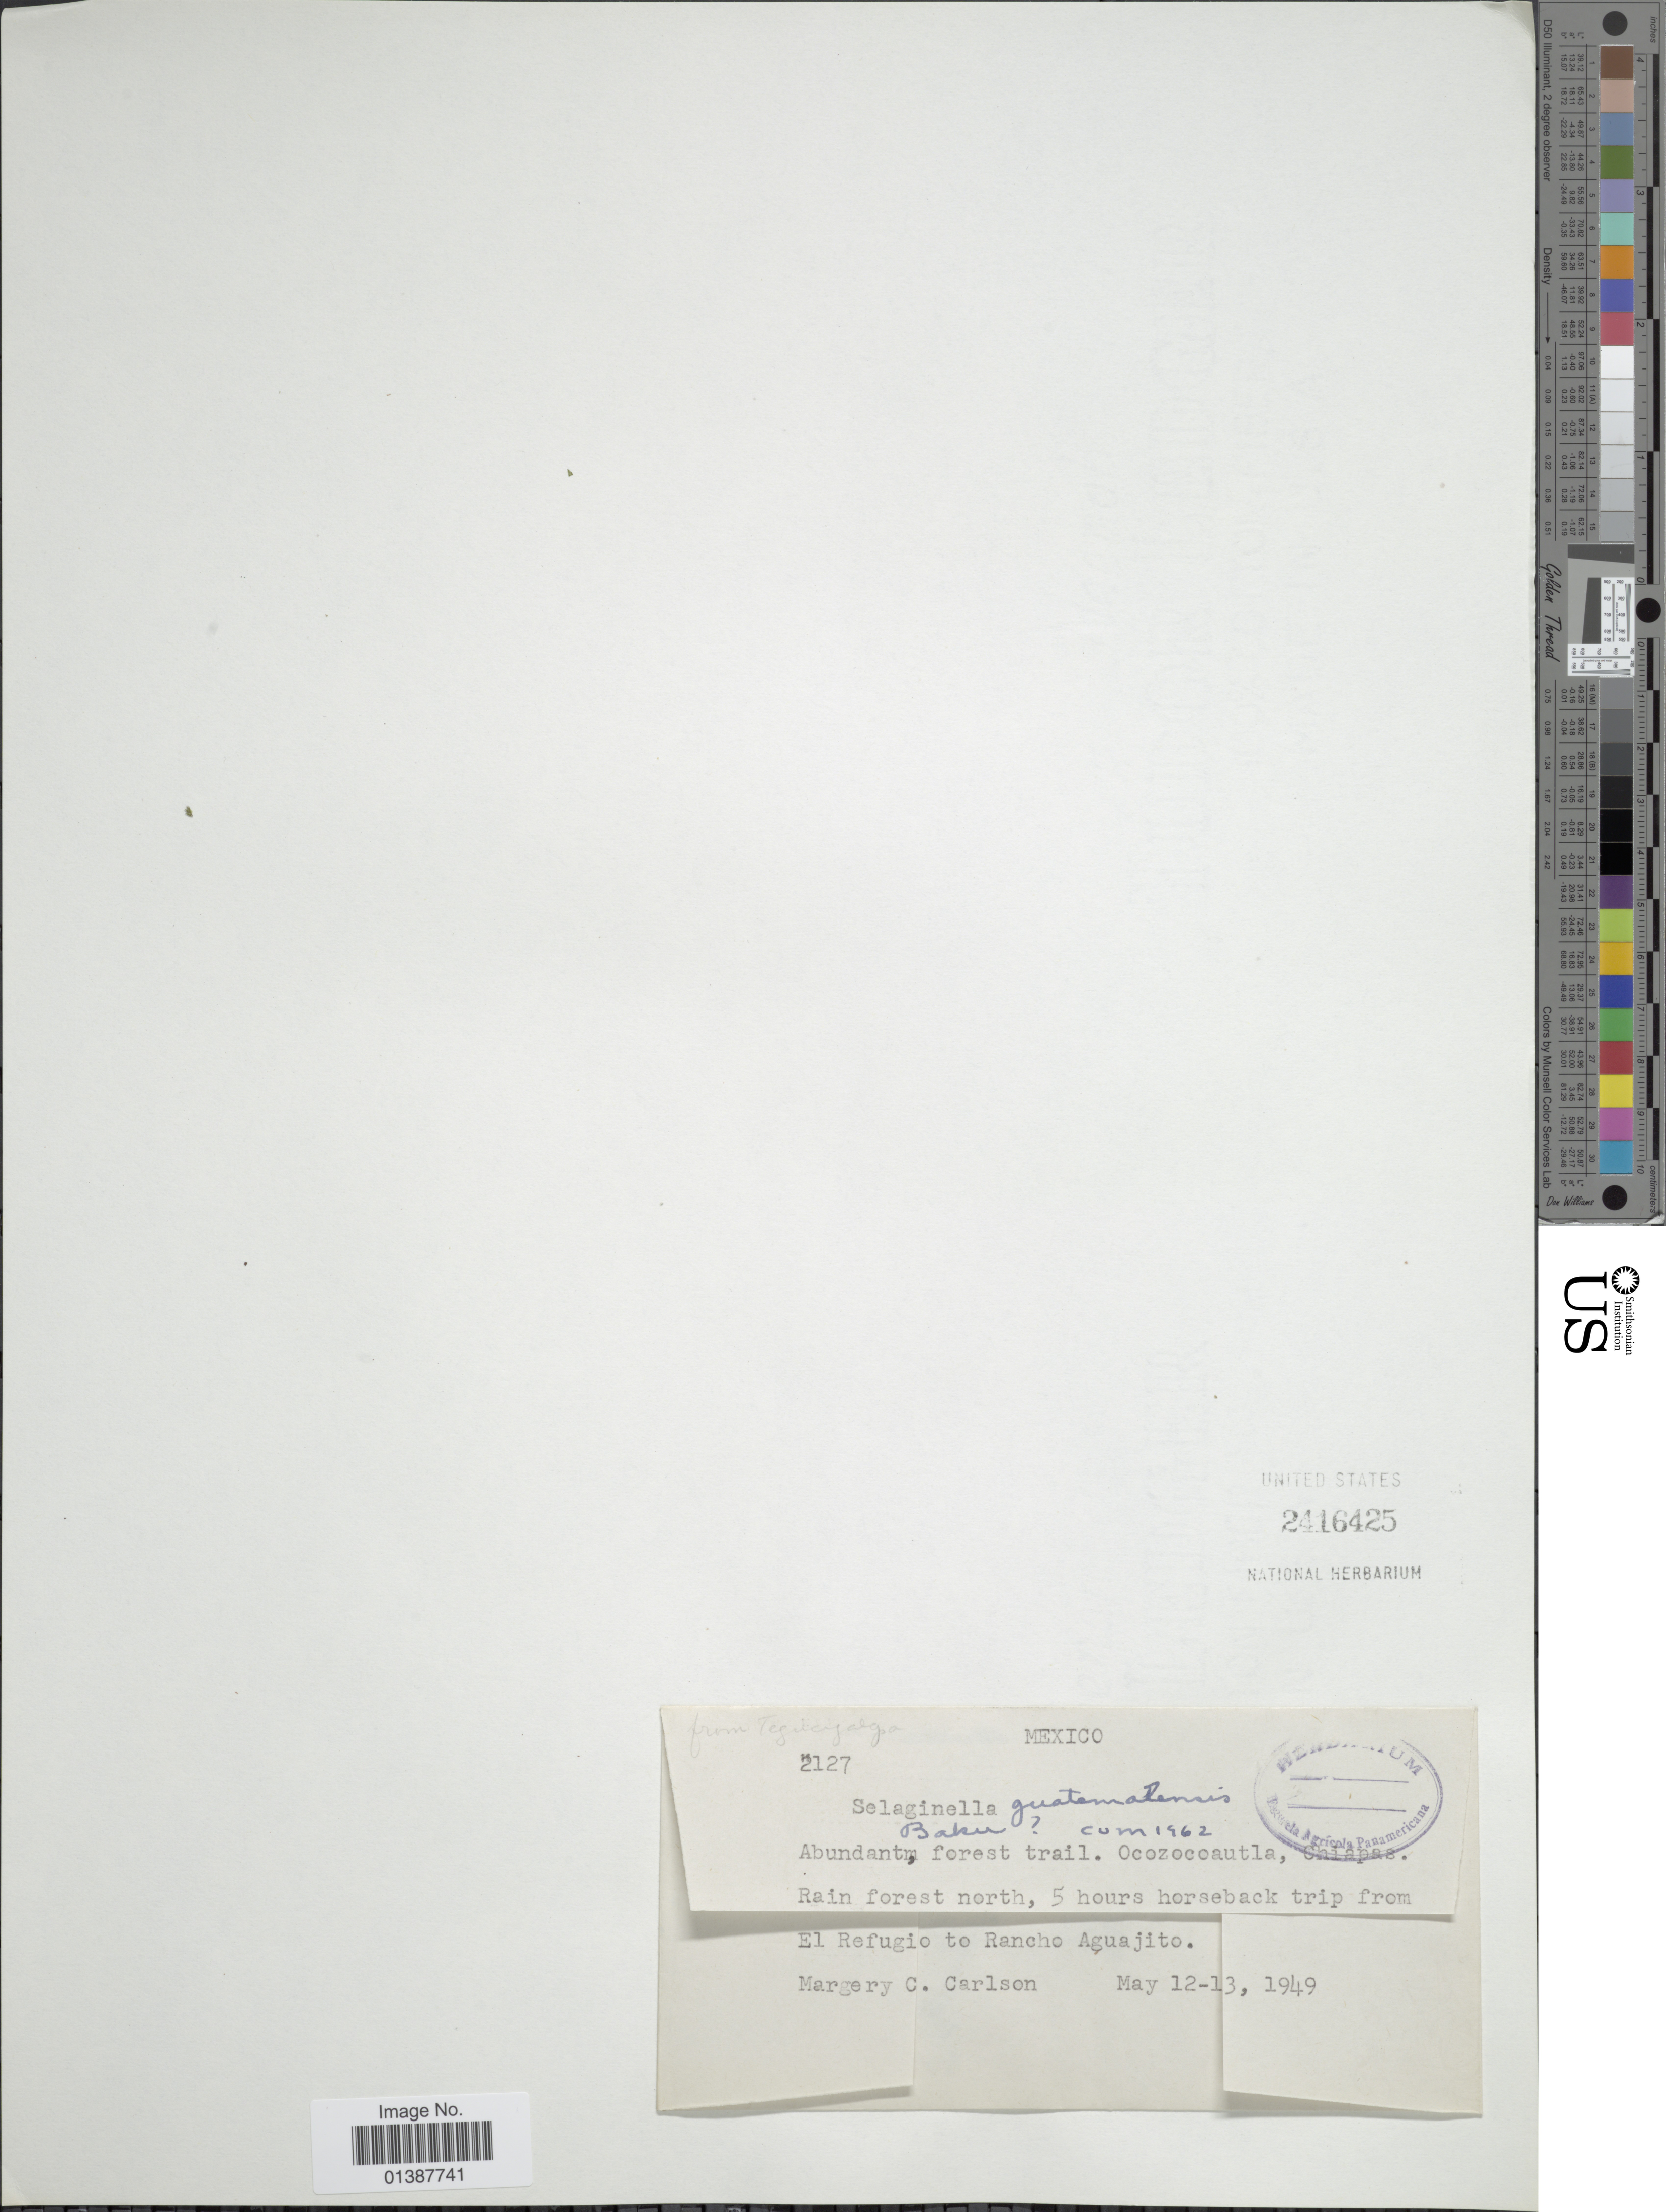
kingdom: Plantae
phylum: Tracheophyta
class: Lycopodiopsida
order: Selaginellales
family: Selaginellaceae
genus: Selaginella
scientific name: Selaginella guatemalensis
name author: Baker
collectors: M. C. Carlson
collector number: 2127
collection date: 1949-05-12/1949-05-13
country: Mexico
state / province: Chiapas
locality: Ocozococautla. Rain forest north, 5 hours horseback trip from El Refugio to Rancho Aguajito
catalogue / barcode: US 2416425